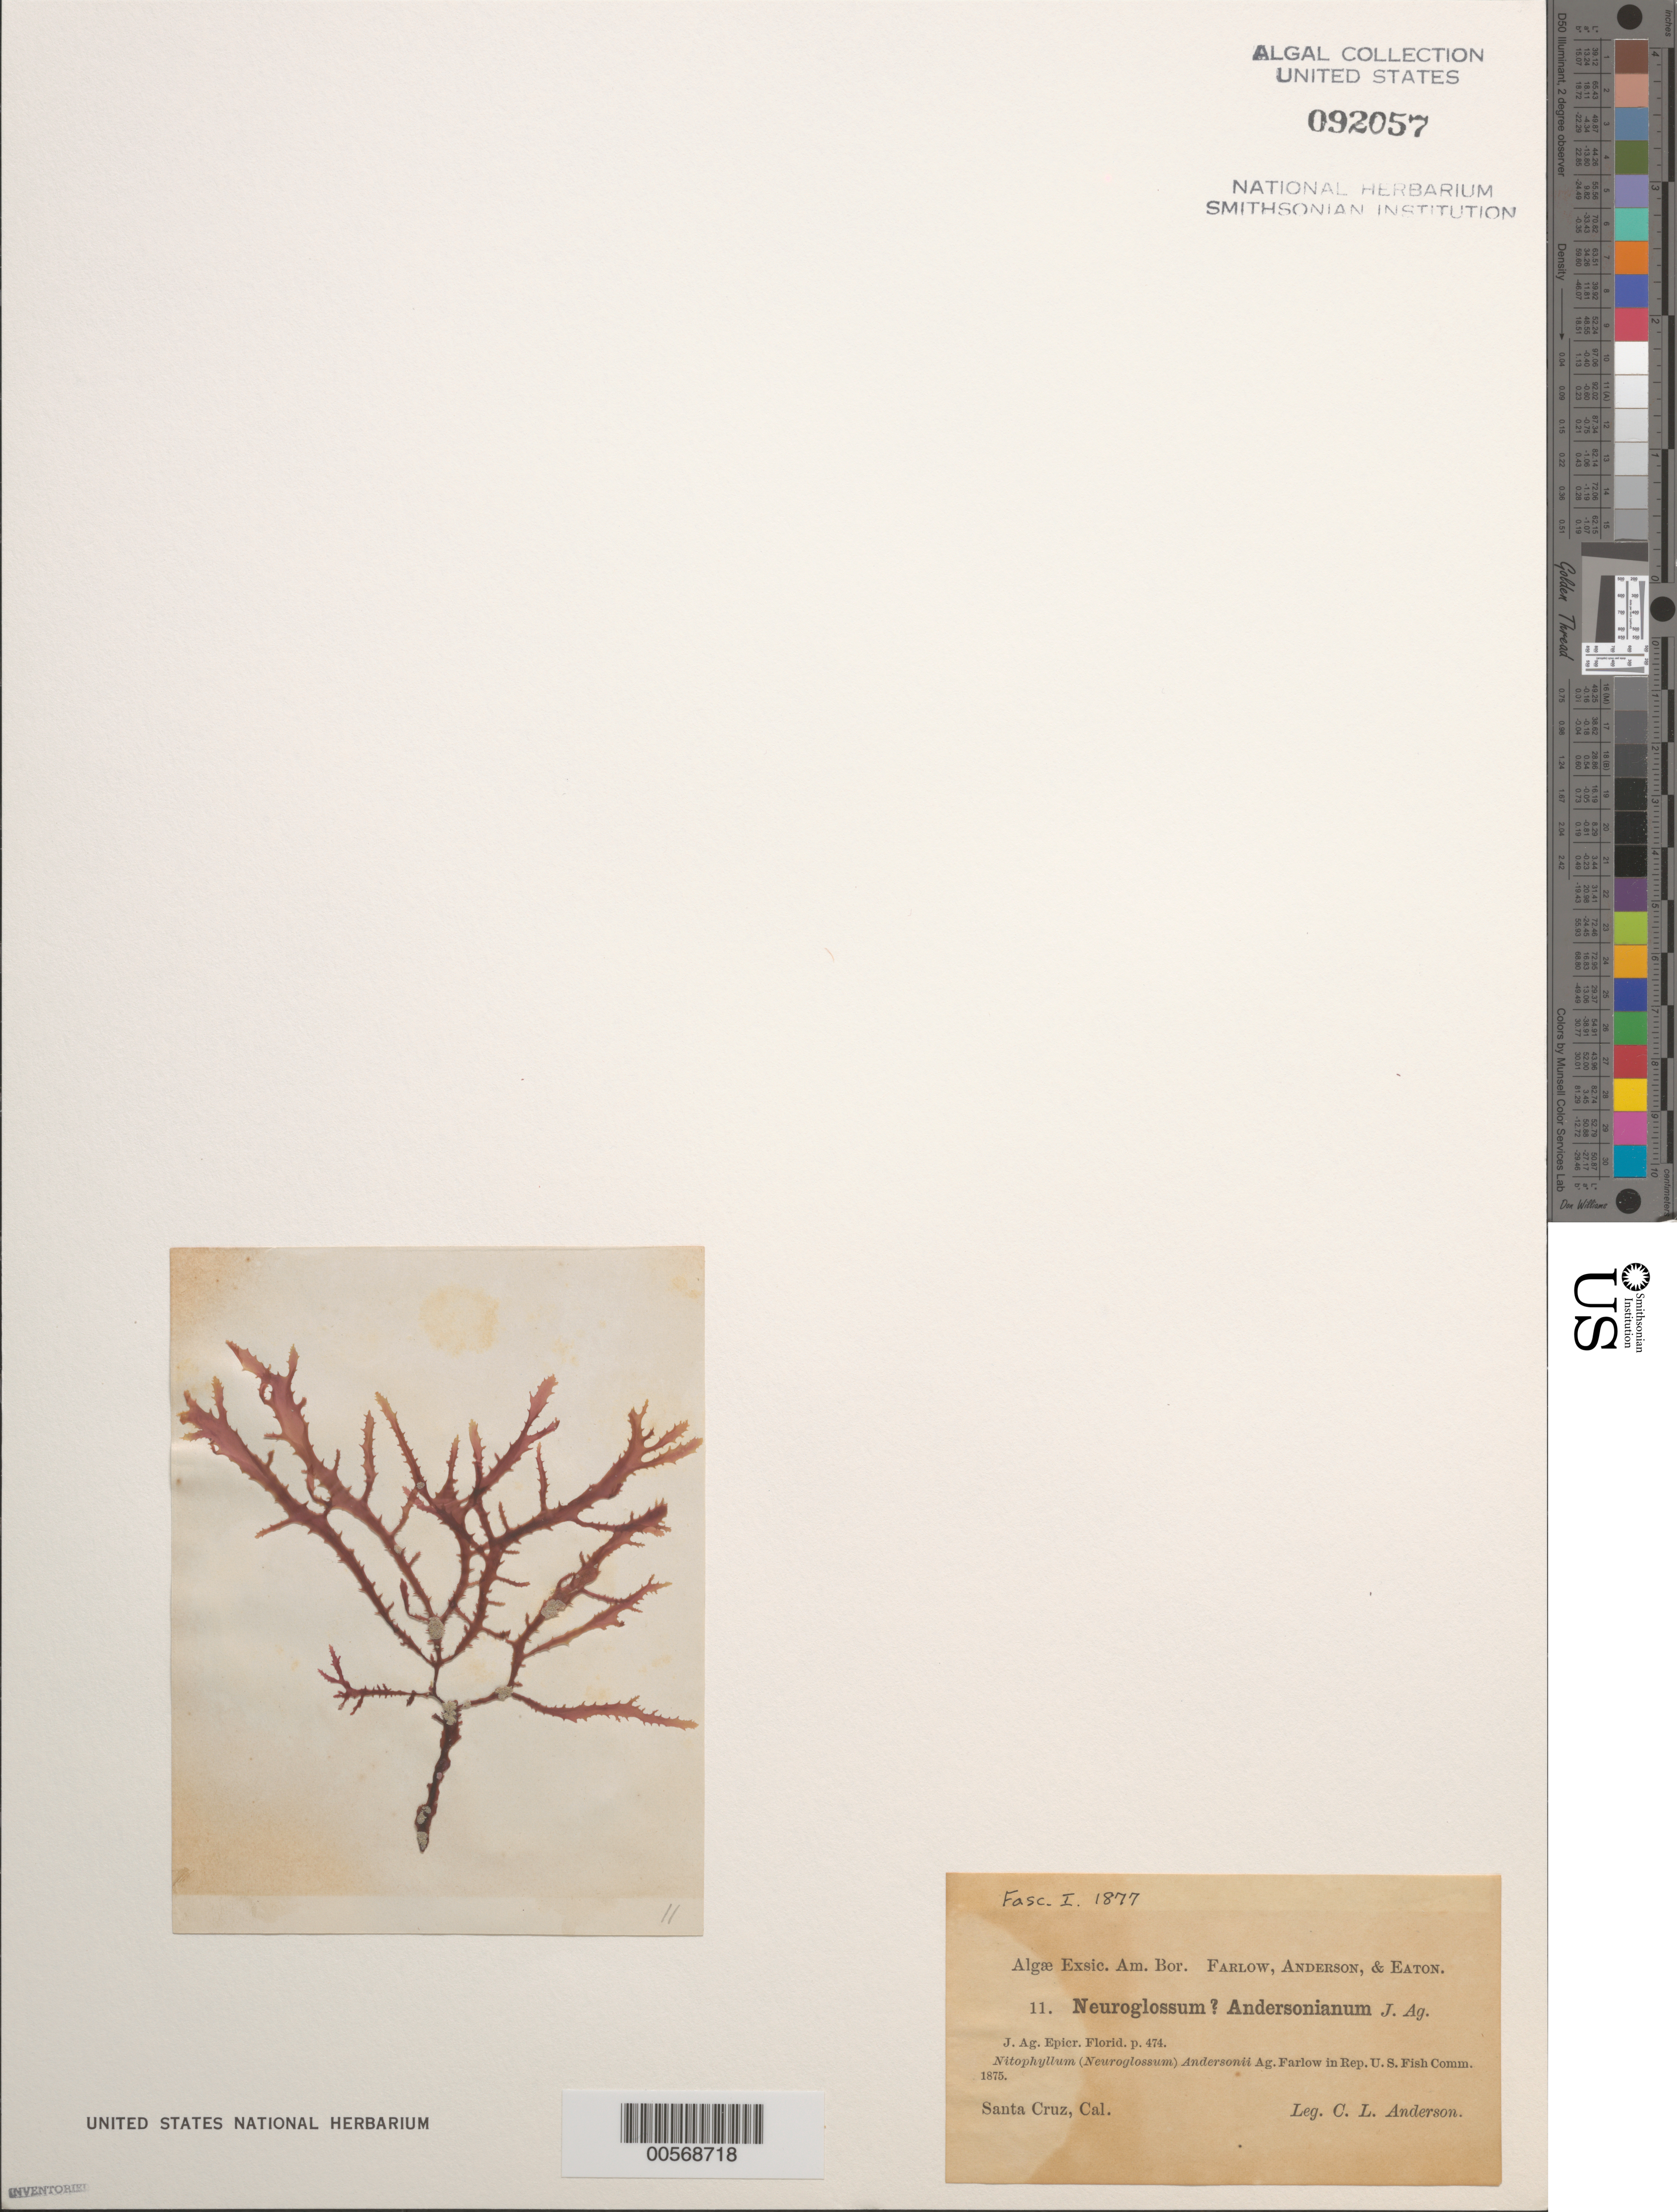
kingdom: Plantae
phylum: Rhodophyta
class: Florideophyceae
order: Ceramiales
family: Delesseriaceae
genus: Nienburgia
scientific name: Nienburgia andersoniana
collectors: C. L. Anderson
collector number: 11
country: United States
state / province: California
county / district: Santa Cruz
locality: Santa Cruz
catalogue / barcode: US 92057